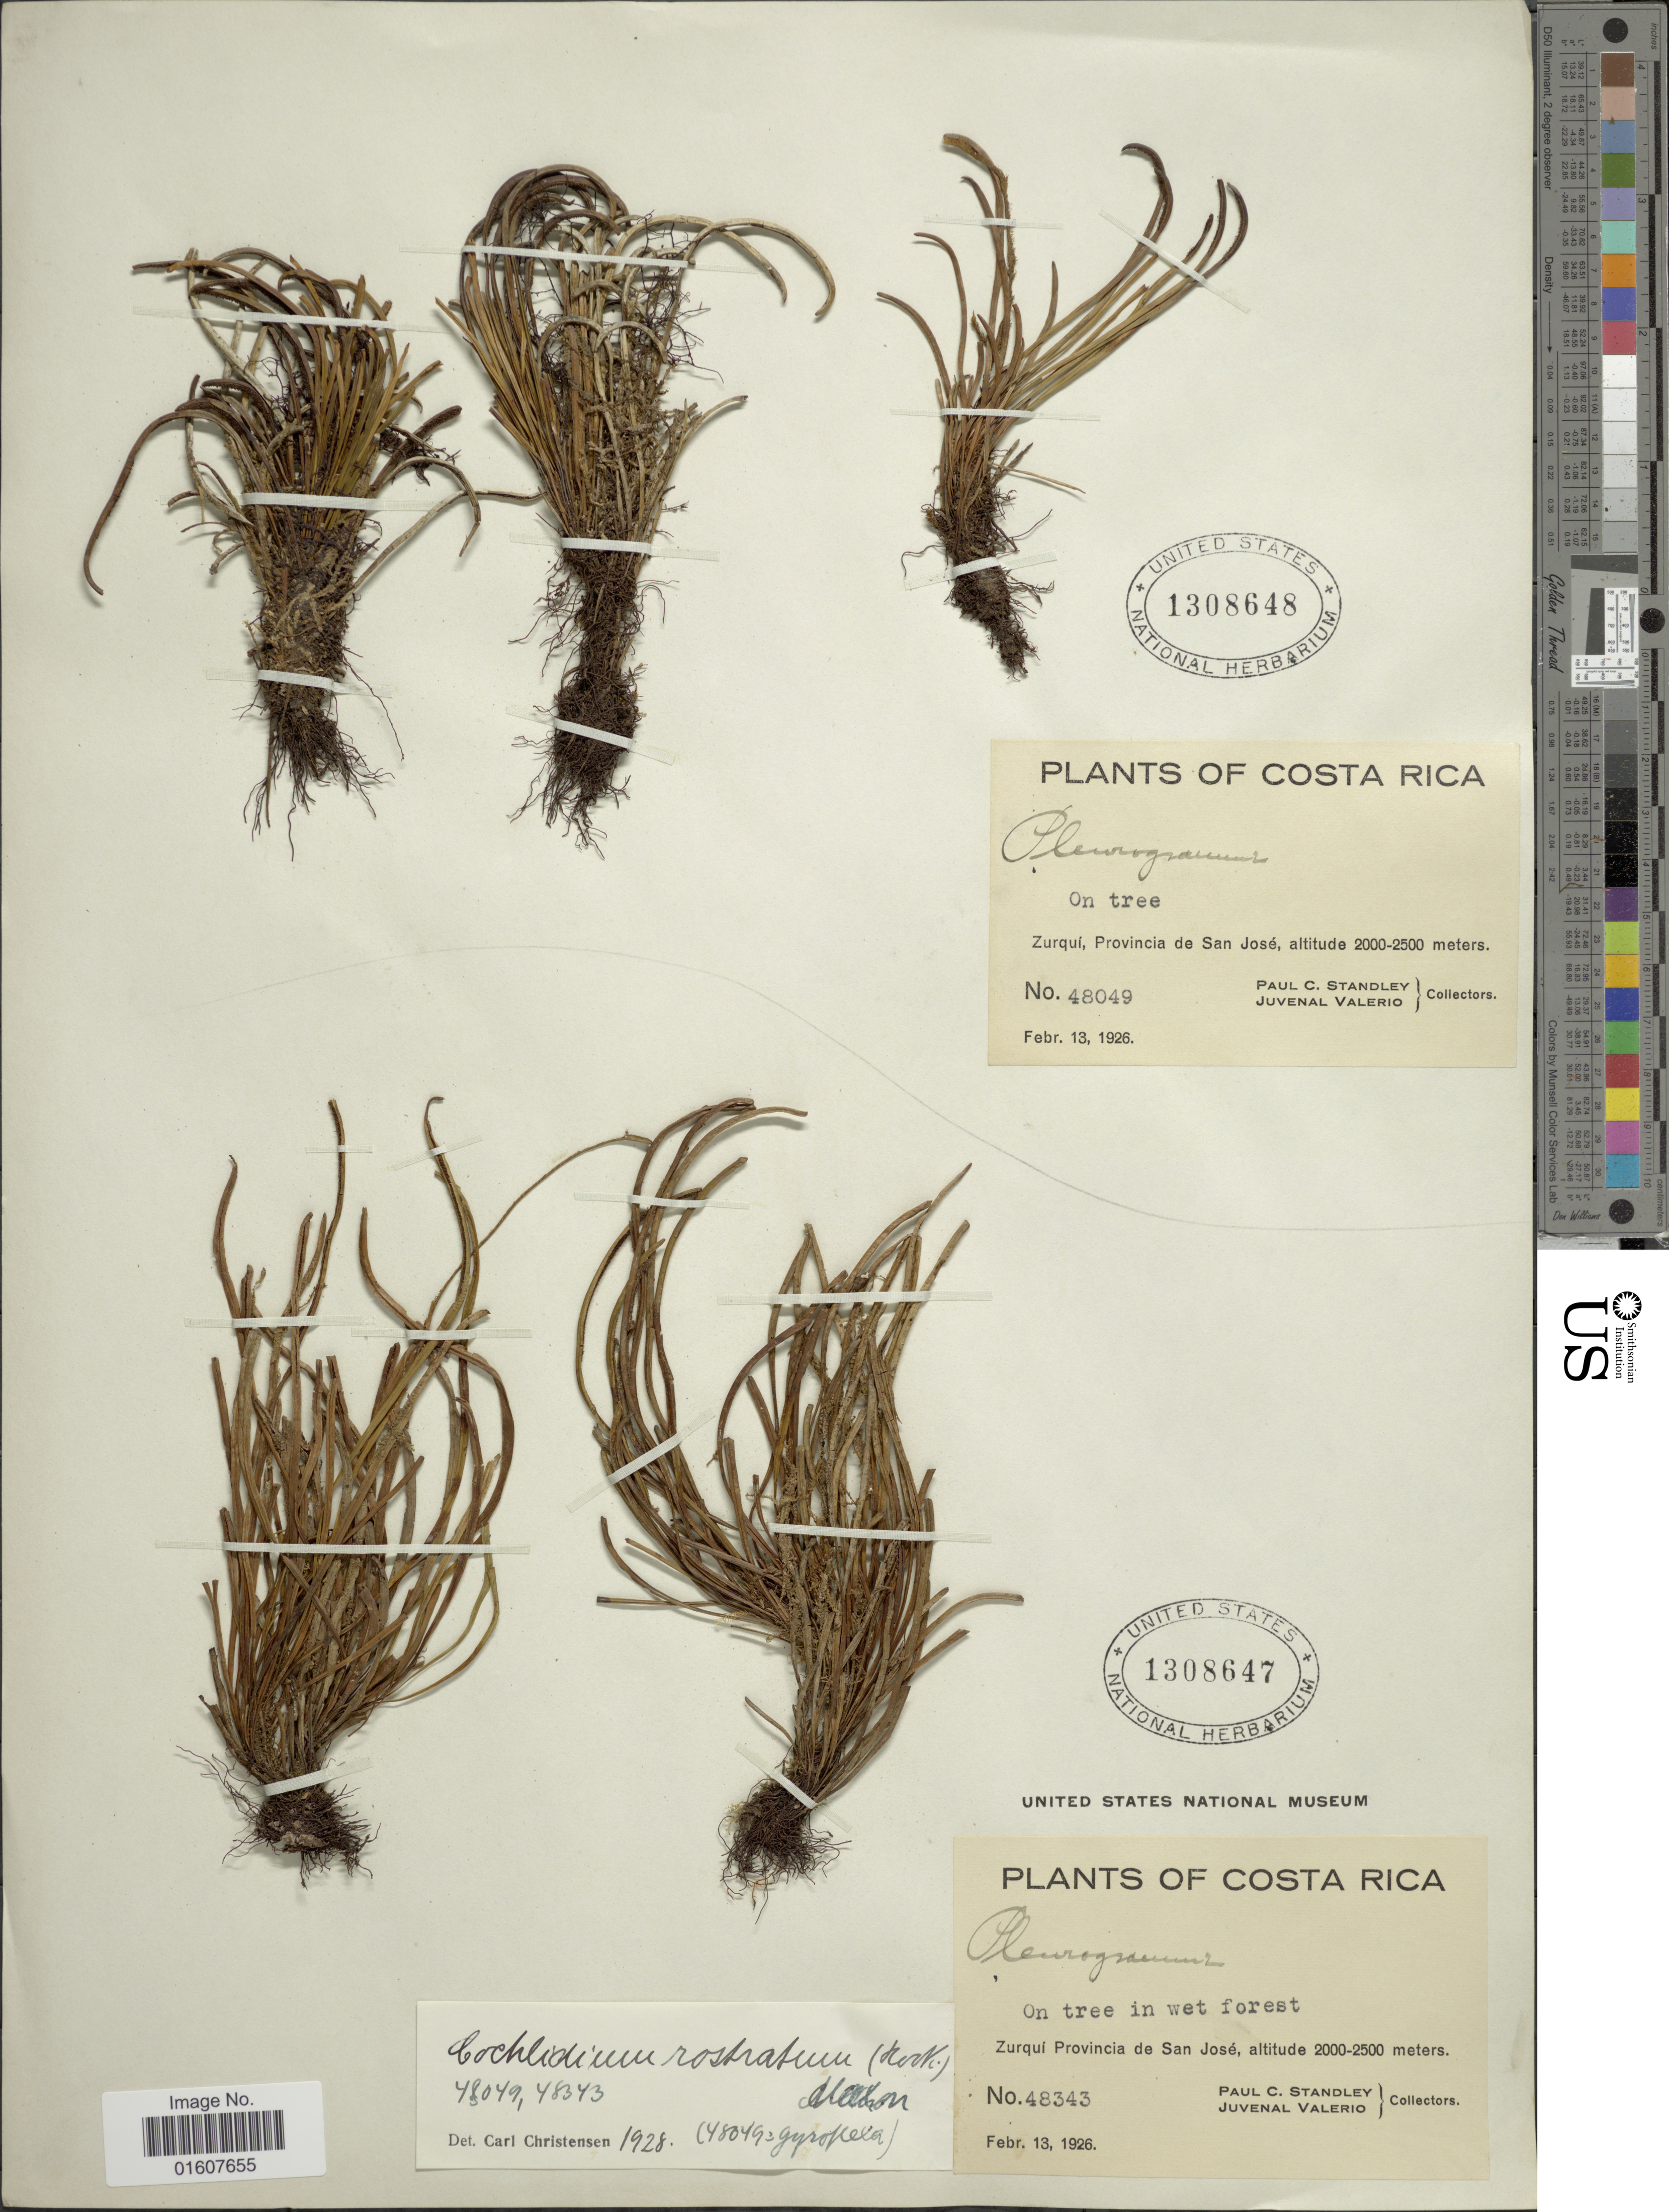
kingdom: Plantae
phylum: Tracheophyta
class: Polypodiopsida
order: Polypodiales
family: Polypodiaceae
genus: Cochlidium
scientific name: Cochlidium rostratum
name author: (Hook.) Maxon ex C. Chr.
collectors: P. C. Standley & J. Valerio R.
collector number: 48049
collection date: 1926-02-13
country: Costa Rica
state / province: San José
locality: Zurquí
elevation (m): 2000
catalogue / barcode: US 1308648-2